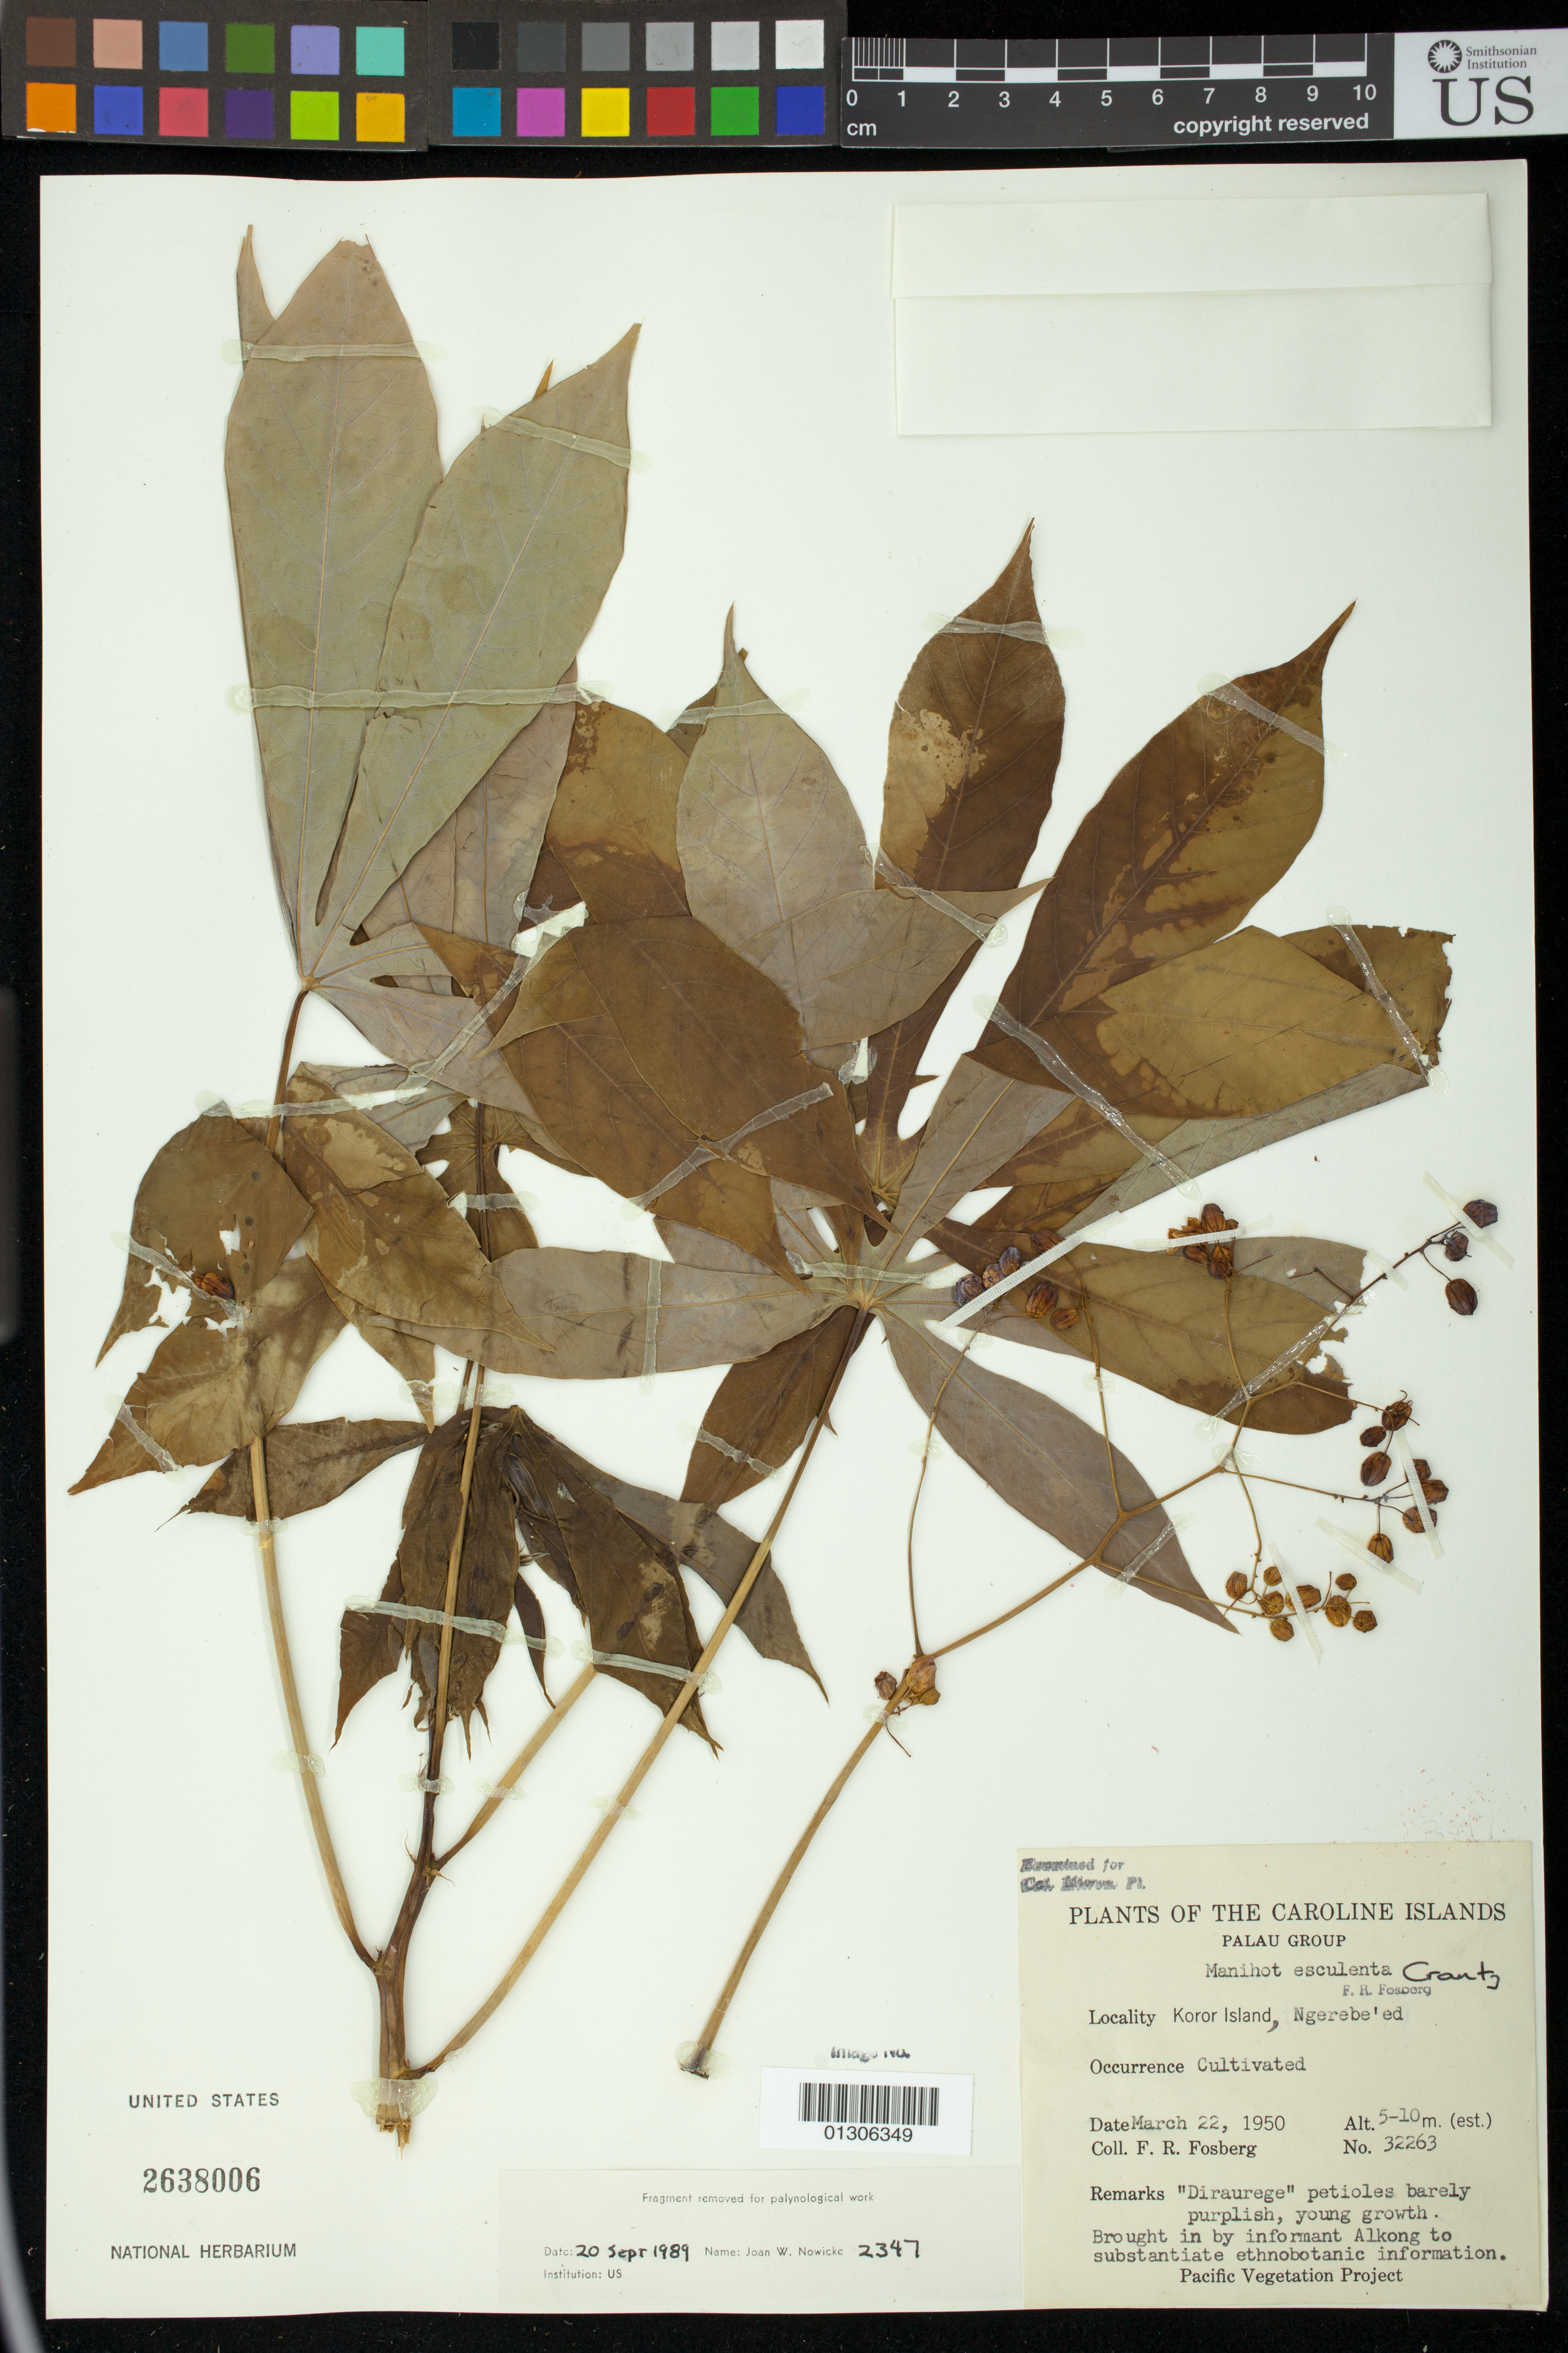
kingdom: Plantae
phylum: Tracheophyta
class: Magnoliopsida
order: Malpighiales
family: Euphorbiaceae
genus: Manihot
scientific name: Manihot esculenta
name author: Crantz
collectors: F. R. Fosberg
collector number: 32263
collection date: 1950-03-22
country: Palau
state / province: Koror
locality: Ngerebe'ed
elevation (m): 5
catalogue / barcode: US 2638006